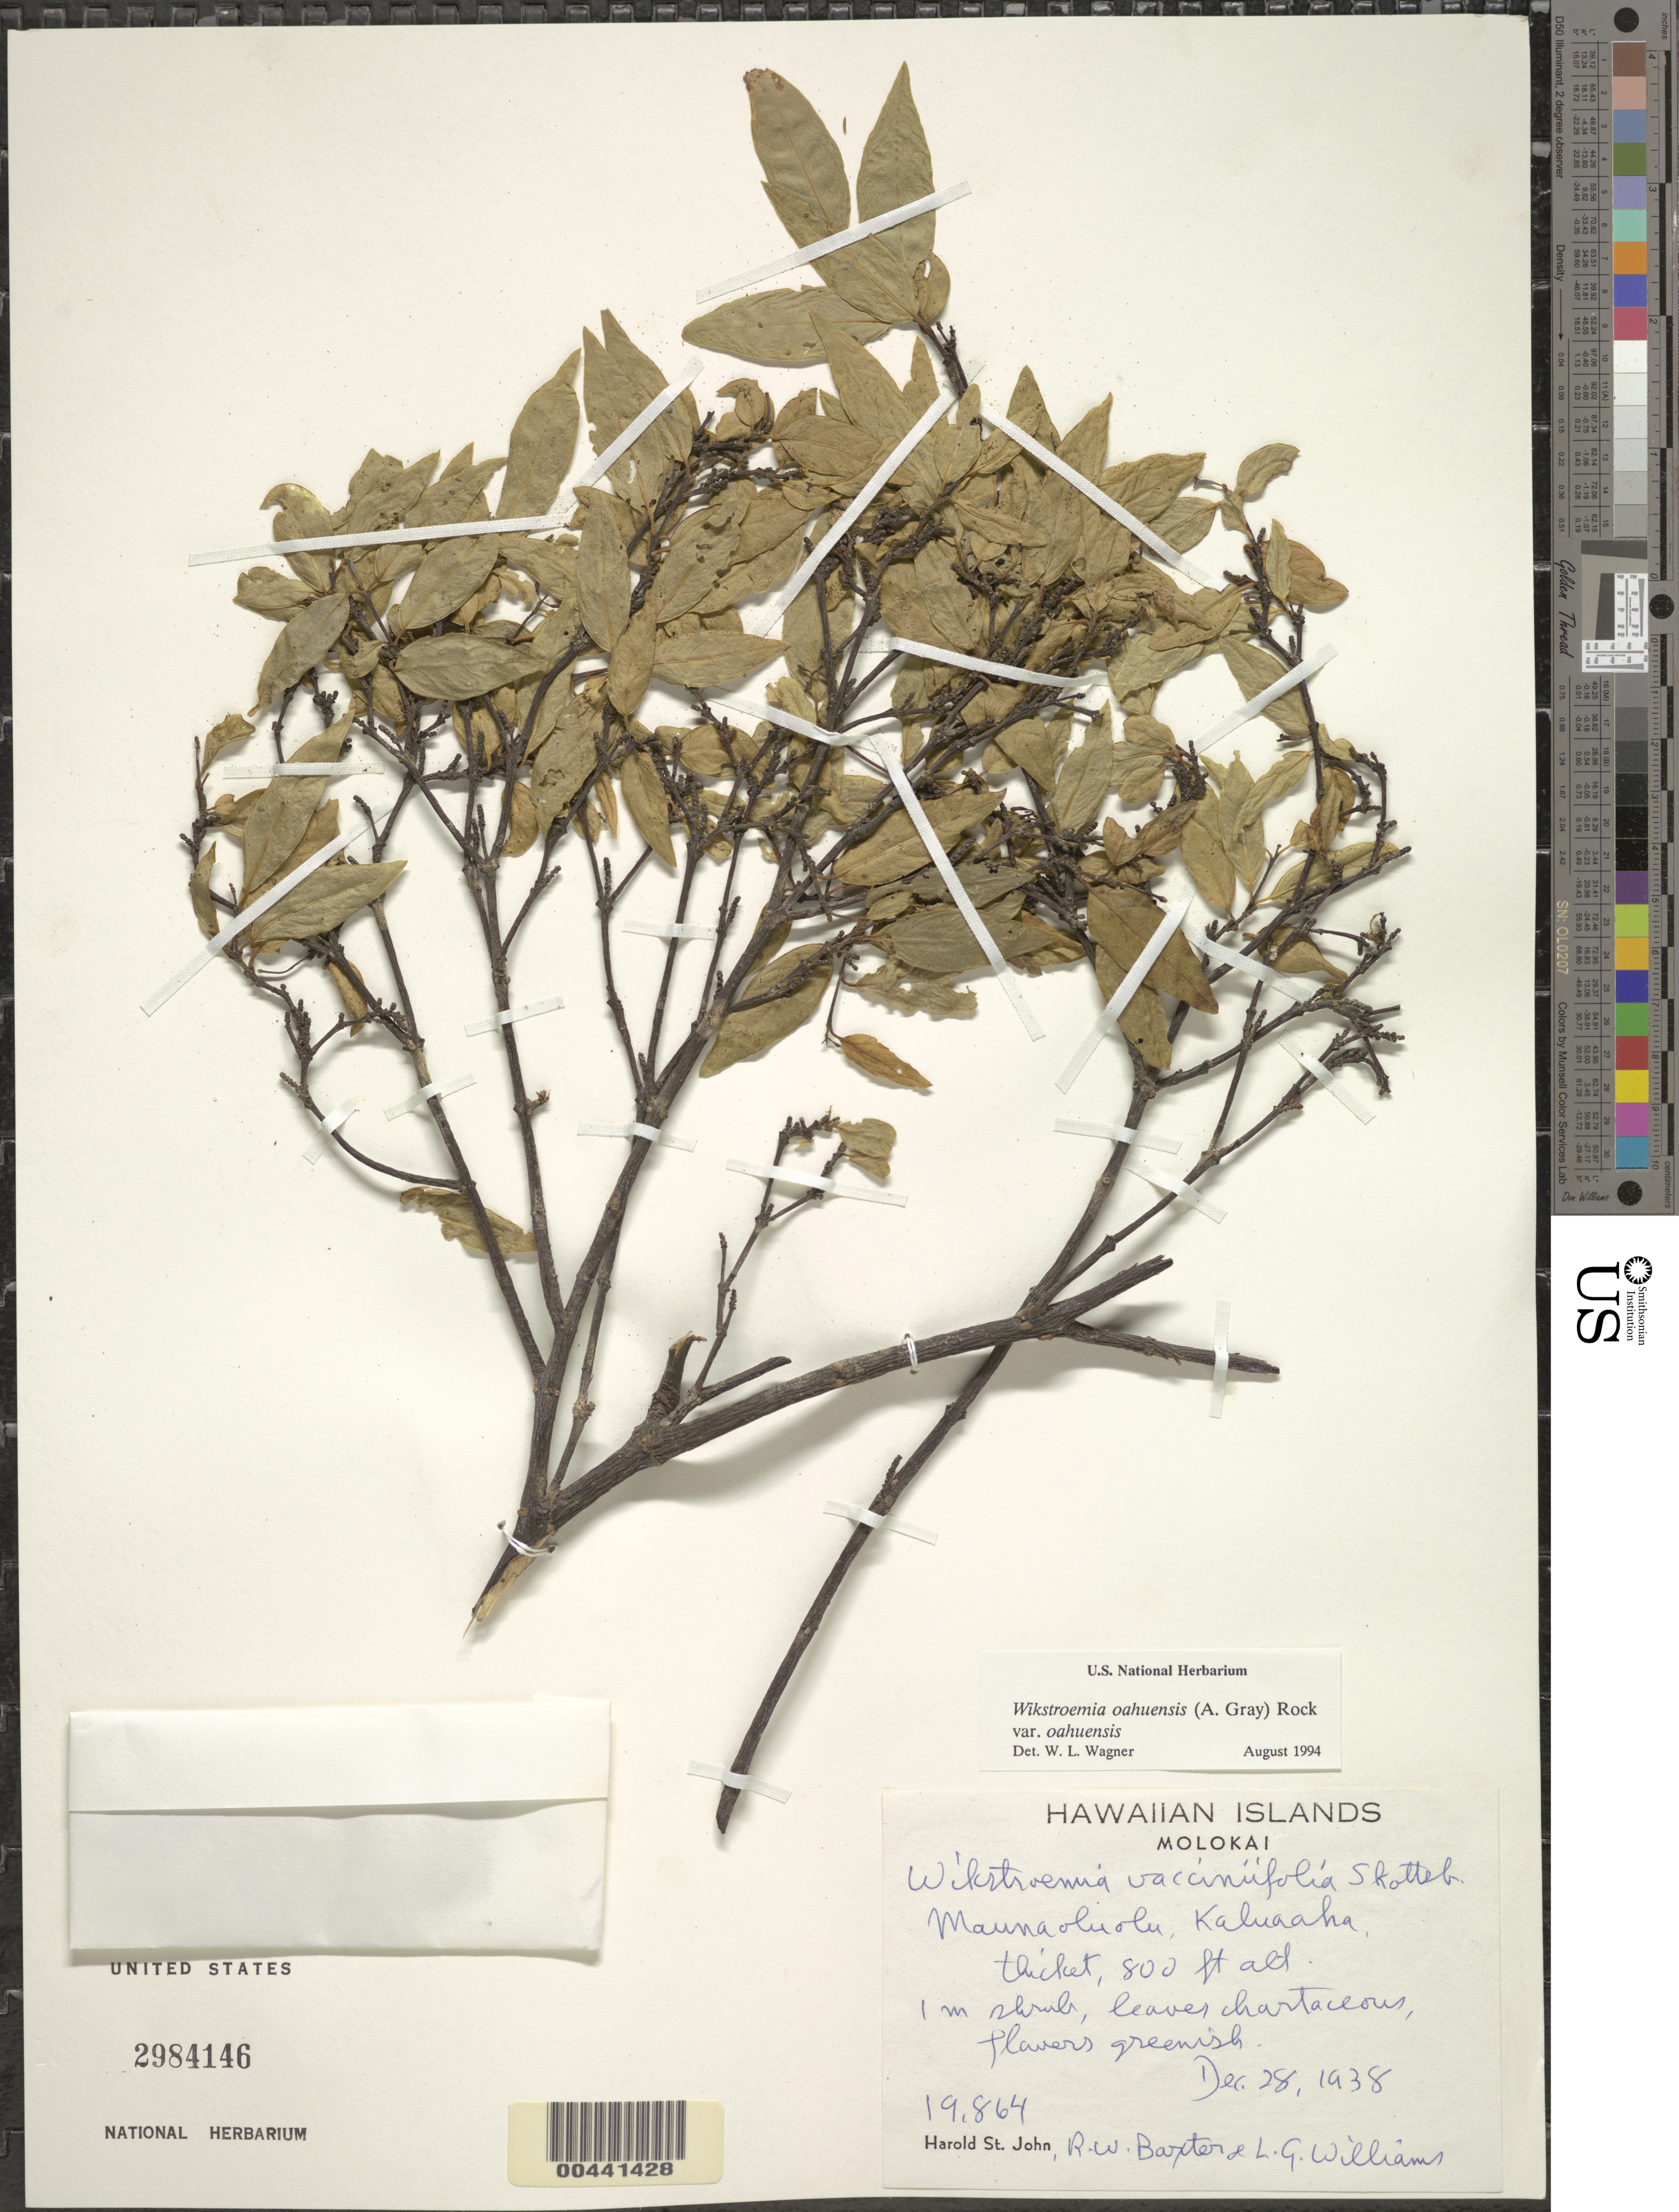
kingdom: Plantae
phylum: Tracheophyta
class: Magnoliopsida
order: Malvales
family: Thymelaeaceae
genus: Wikstroemia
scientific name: Wikstroemia oahuensis var. oahuensis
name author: (A. Gray) Rock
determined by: Wagner, W. L., (BOT), Smithsonian Institution - National Museum of Natural History (UNITED STATES)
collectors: H. St. John, R. Baxter & L. G. Williams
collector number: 19864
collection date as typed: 28 Dec 1938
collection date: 1938-12-28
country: United States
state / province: Hawaii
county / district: Maui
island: Moloka'i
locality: Maunaoluolu, Kaluaaha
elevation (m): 244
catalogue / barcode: US 2984146